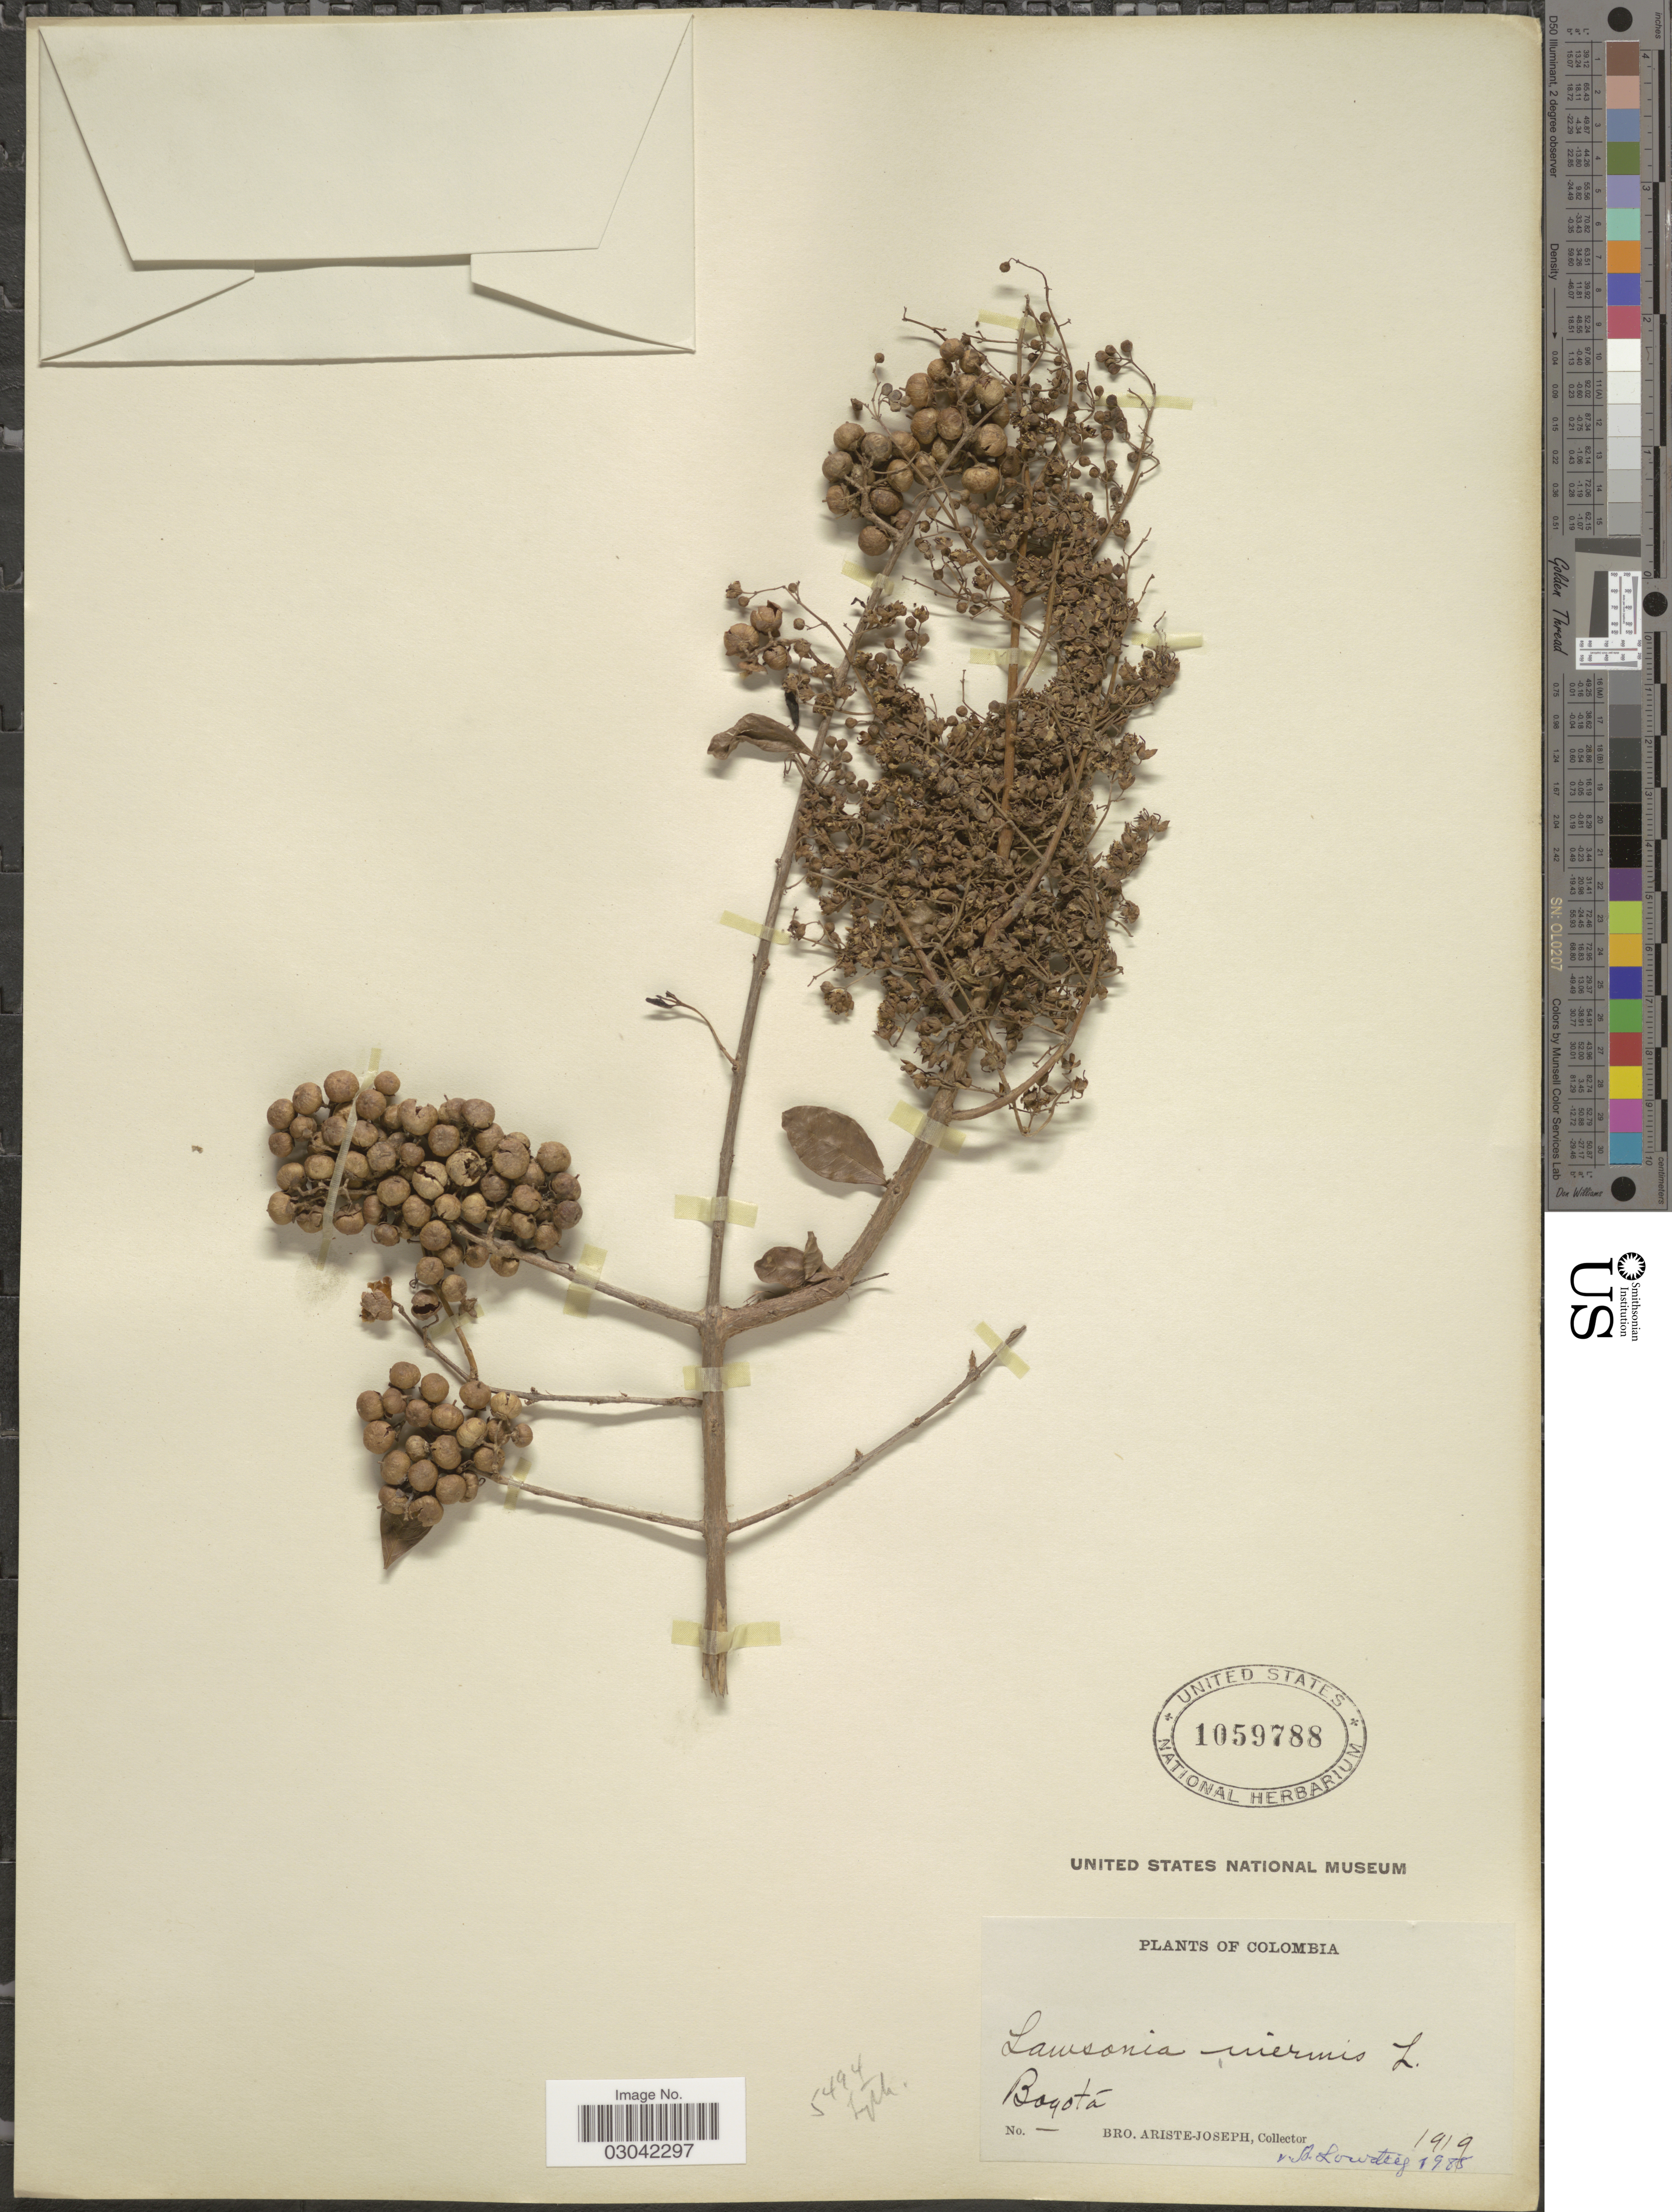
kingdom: Plantae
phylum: Tracheophyta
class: Magnoliopsida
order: Myrtales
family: Lythraceae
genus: Lawsonia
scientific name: Lawsonia inermis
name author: L.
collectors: Bro. Ariste-Joseph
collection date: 1919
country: Colombia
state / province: Bogota D.C.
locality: Bogotá.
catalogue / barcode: US 1059788